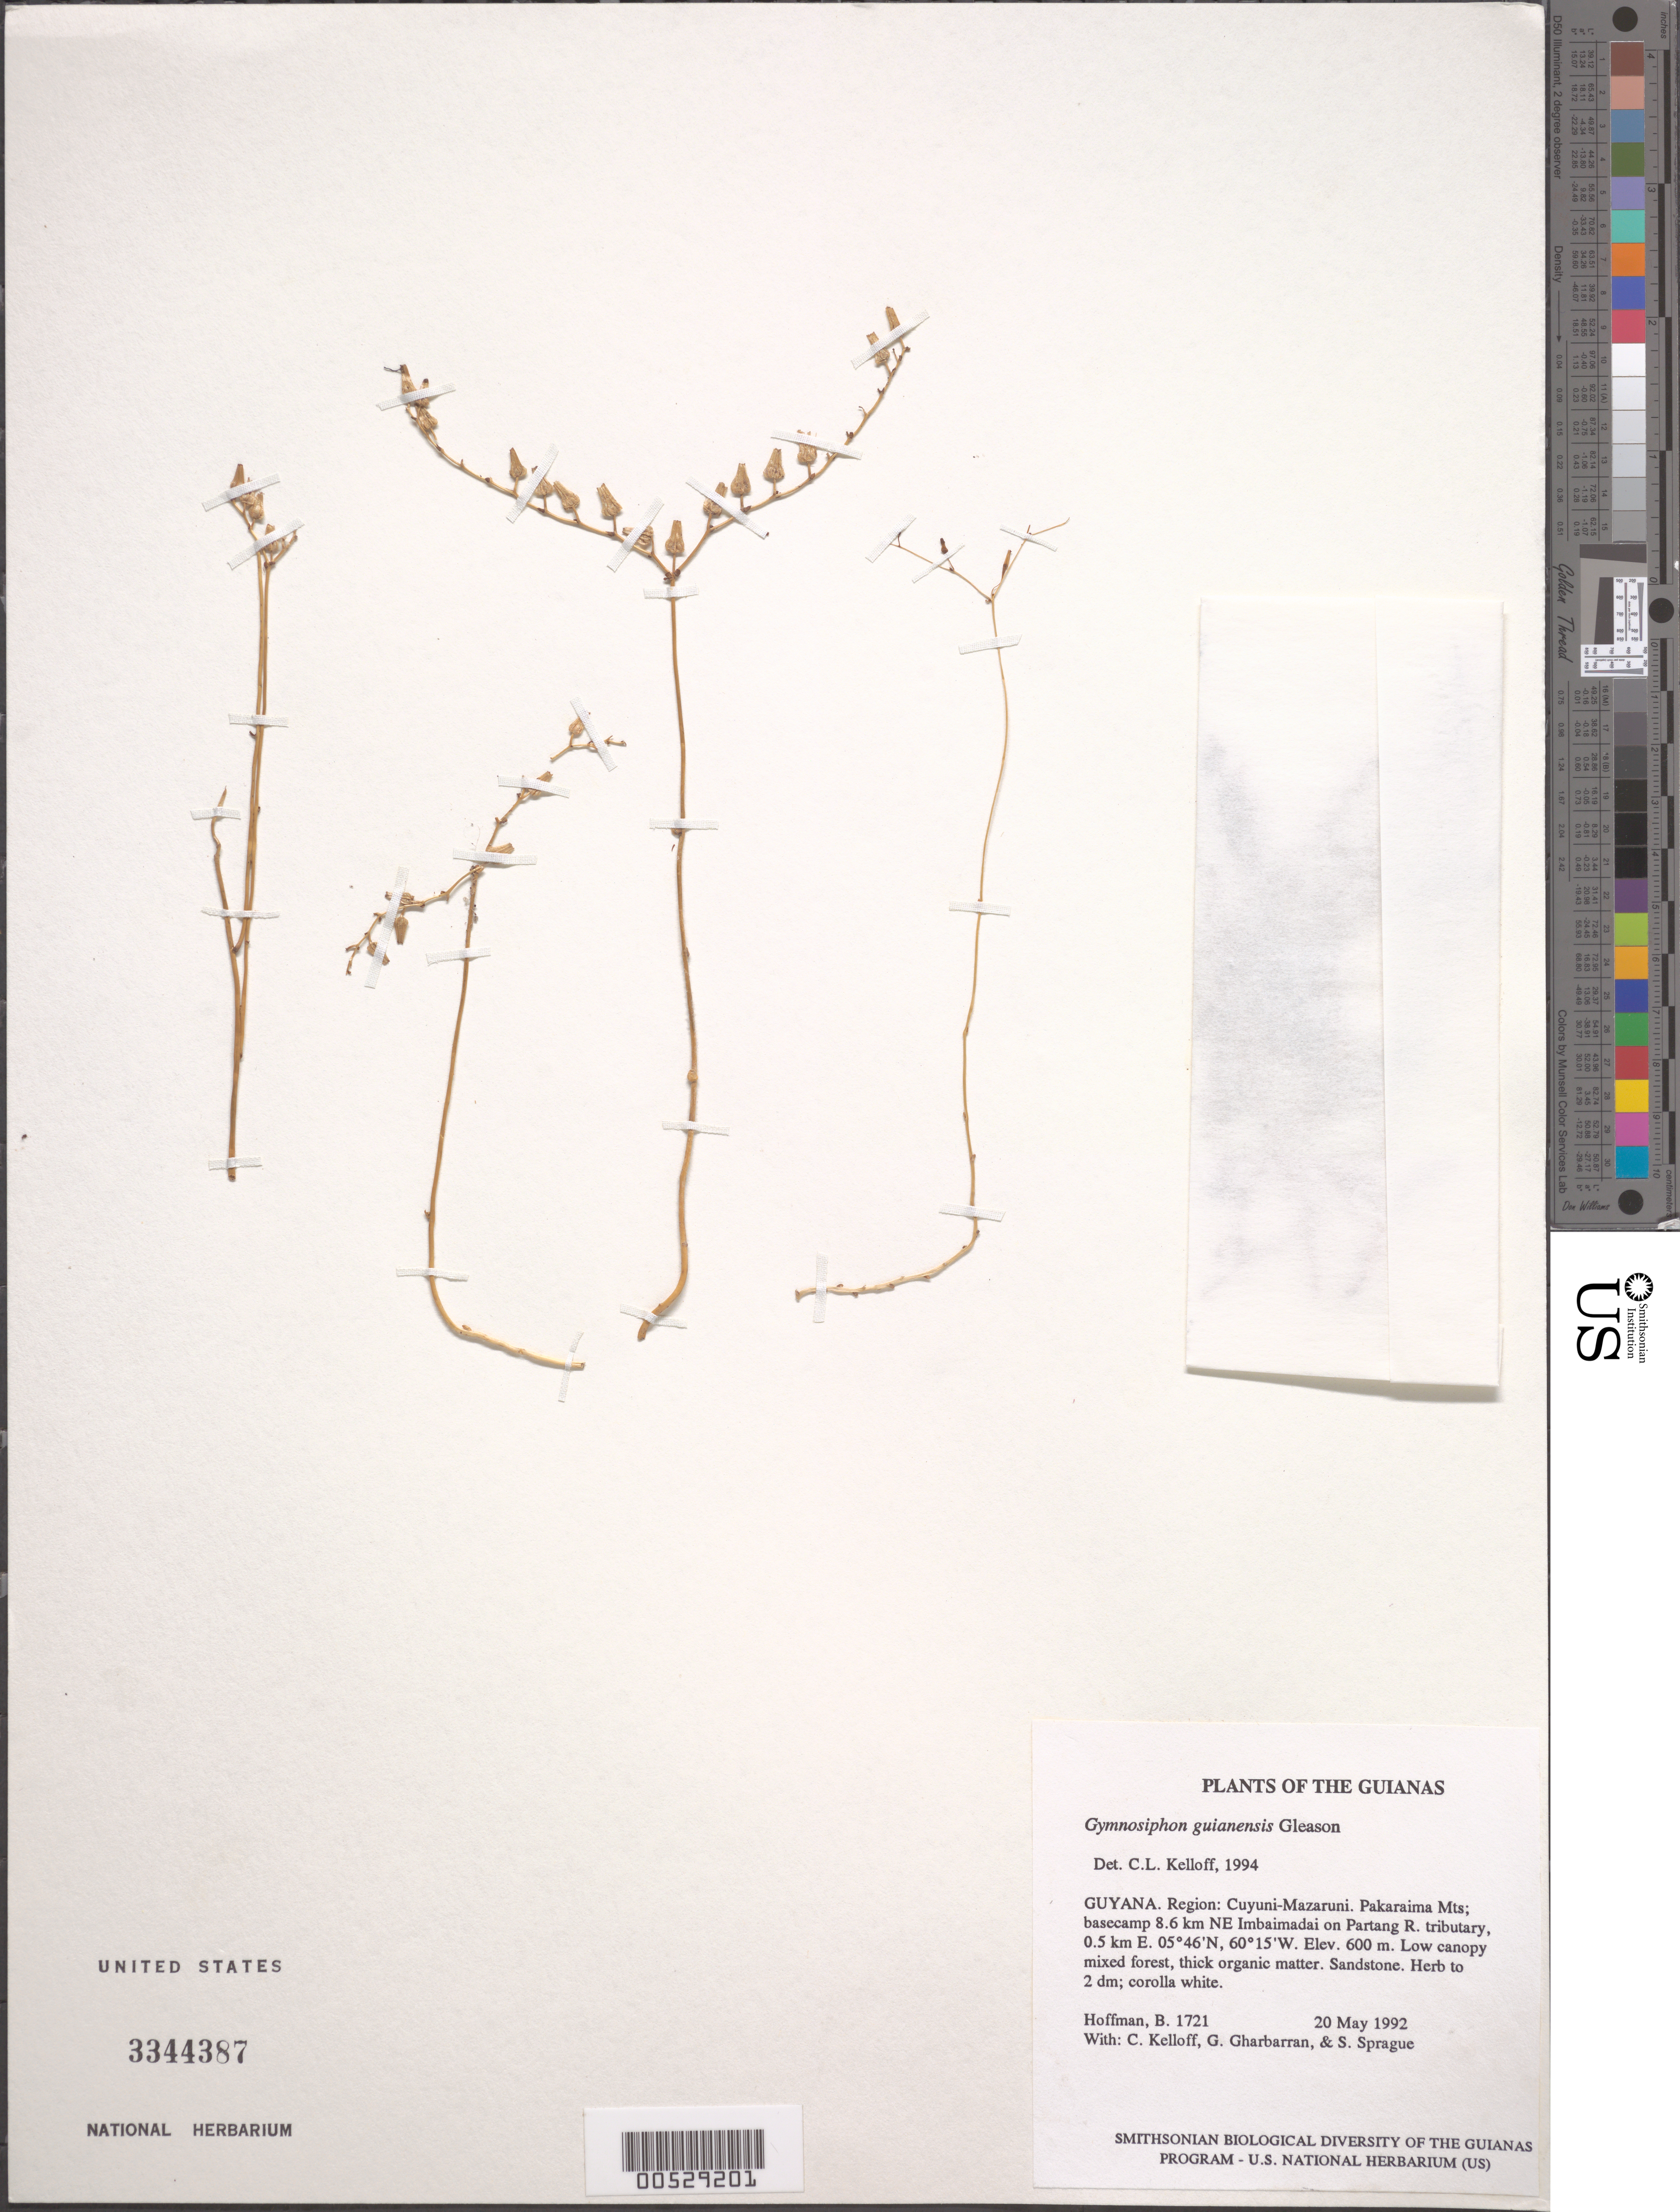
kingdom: Plantae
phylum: Tracheophyta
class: Liliopsida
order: Dioscoreales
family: Burmanniaceae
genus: Gymnosiphon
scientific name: Gymnosiphon guianensis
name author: Gleason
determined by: Kelloff, Carol L., (US), Smithsonian Institution - National Museum of Natural History (UNITED STATES)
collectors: B. Hoffman, C. L. Kelloff, G. Gharbarran & S. Sprague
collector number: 1721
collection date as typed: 20 May 1992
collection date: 1992-05-20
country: Guyana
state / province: Cuyuni-Mazaruni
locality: Pakaraima Mts; basecamp 8.6 km NE Imbaimadai on Partang River tributary, 0.5 km E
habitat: Low canopy mixed forest, thick organic matter. Sandstone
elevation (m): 600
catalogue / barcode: US 3344387